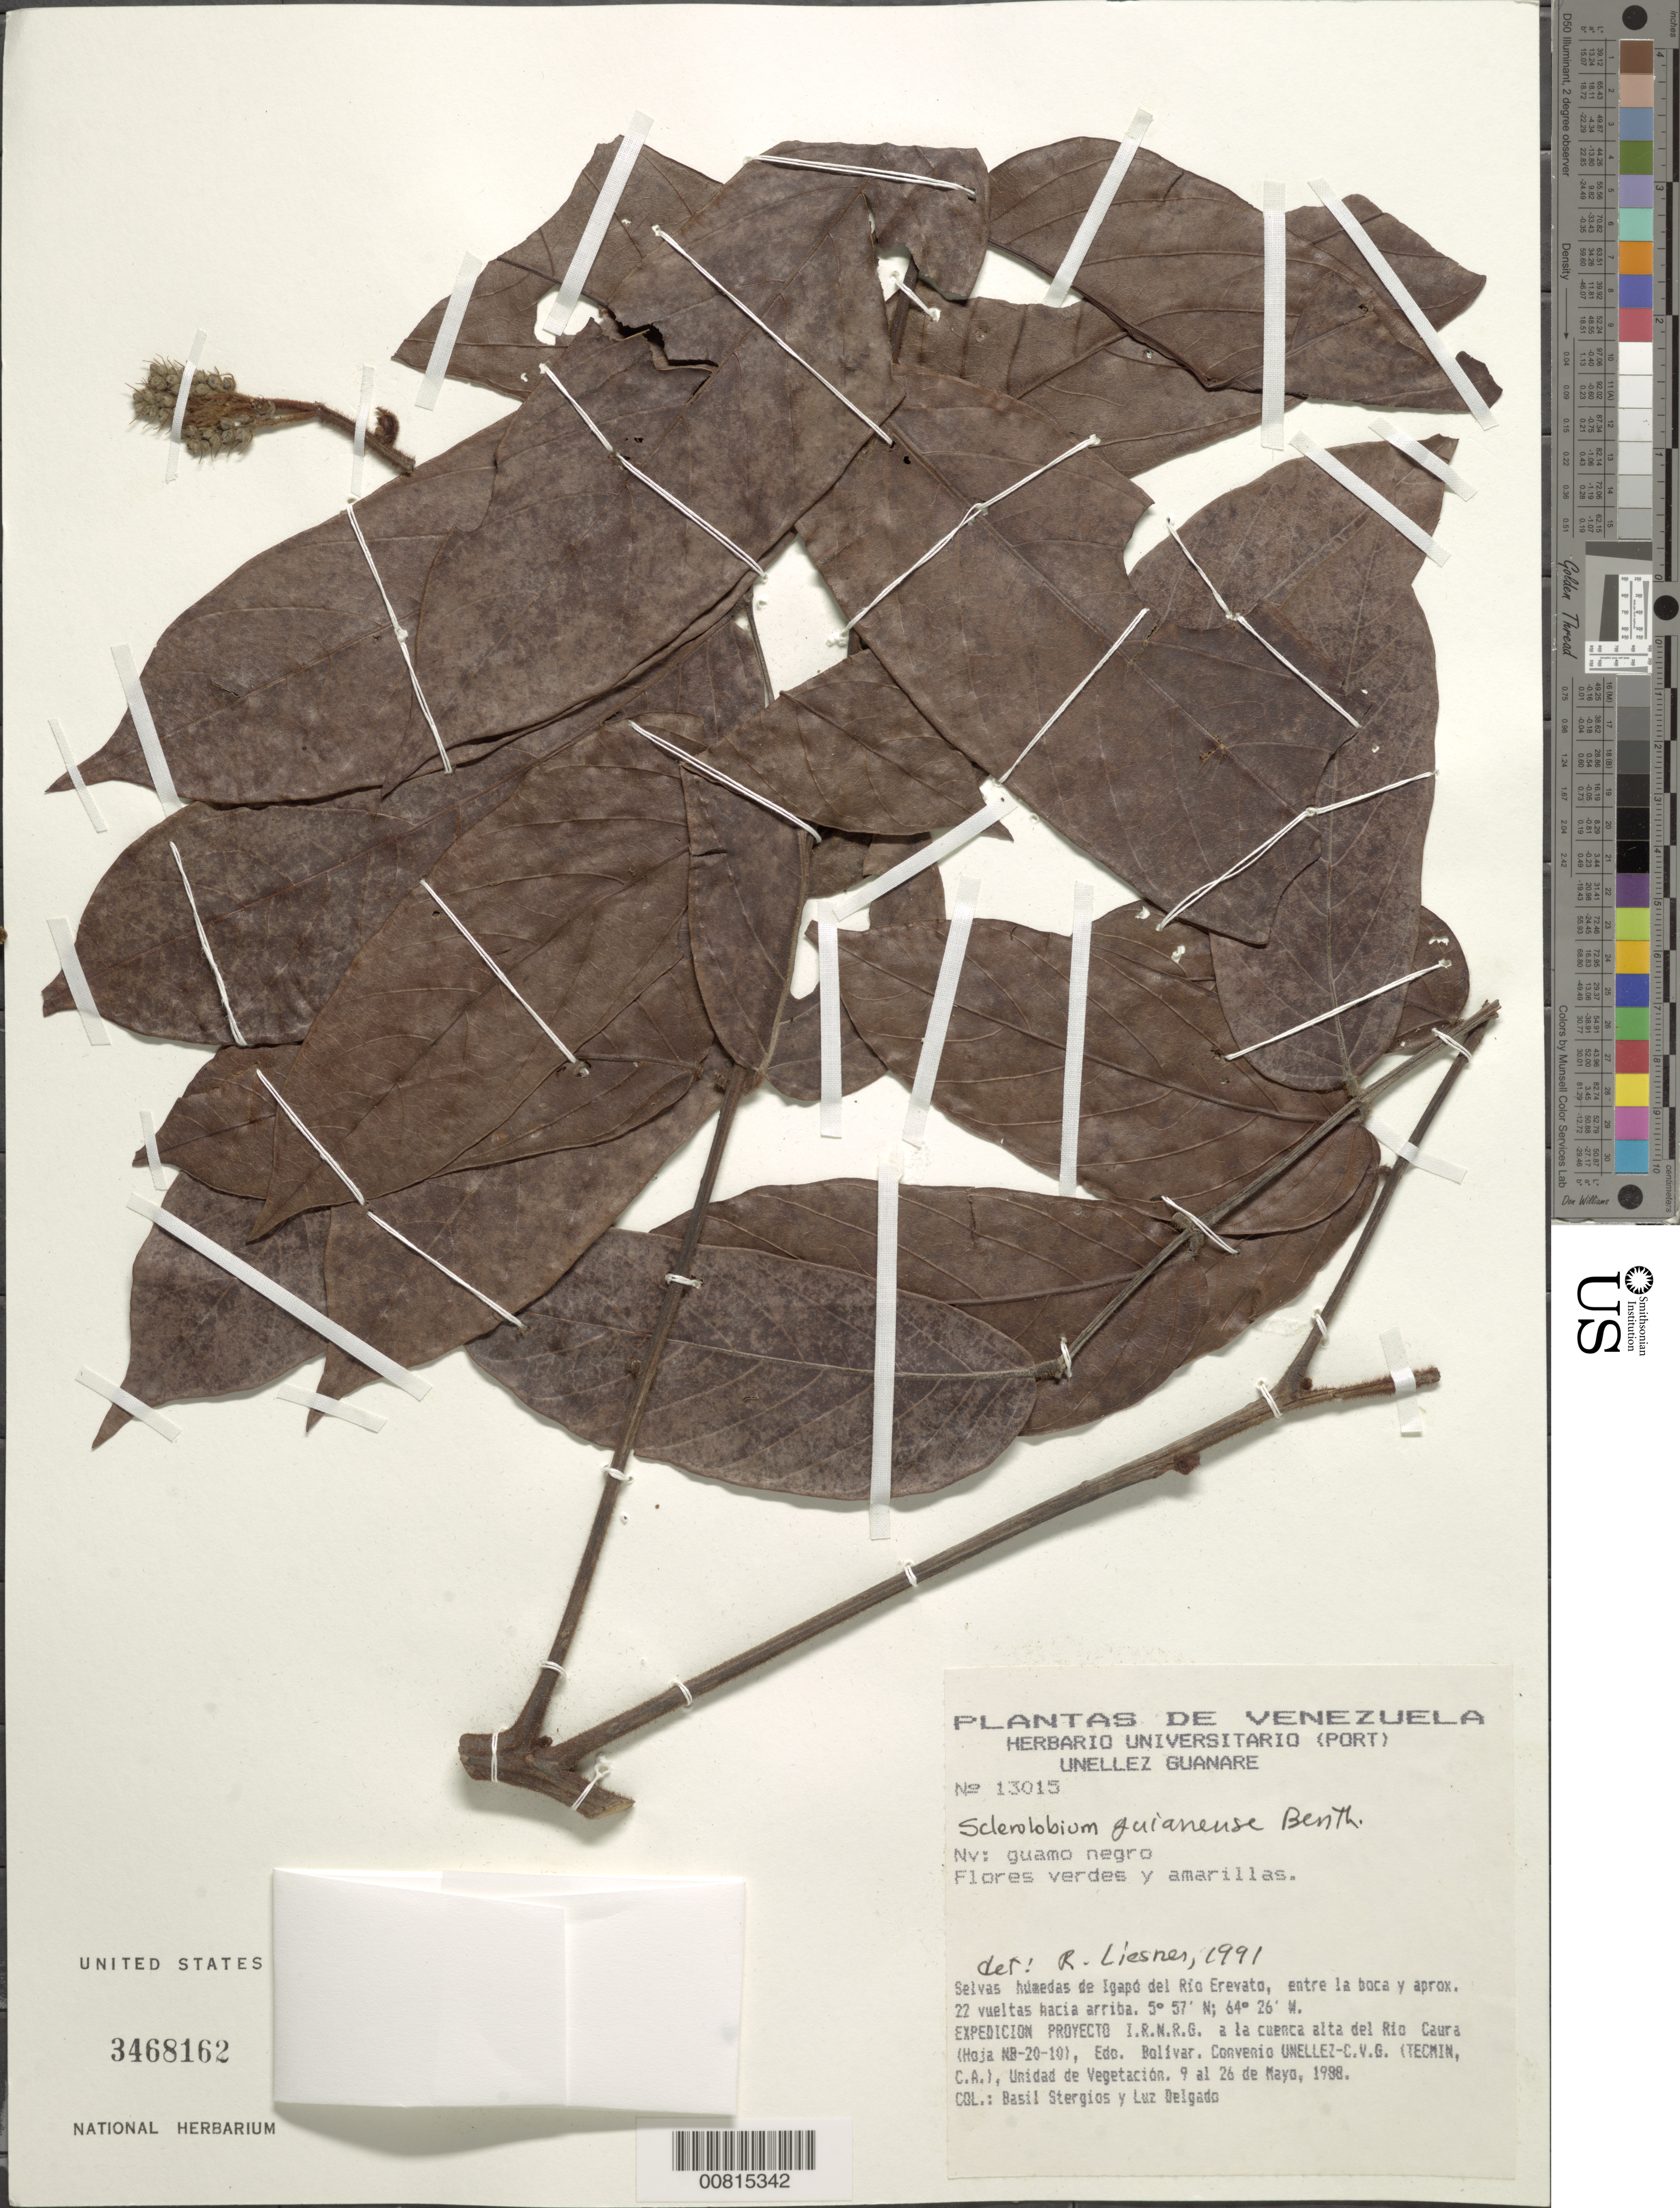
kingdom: Plantae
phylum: Tracheophyta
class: Magnoliopsida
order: Fabales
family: Fabaceae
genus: Tachigali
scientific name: Tachigali guianensis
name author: (Benth.) Zarucchi & Herend.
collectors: B. G. Stergios & L. Delgado V.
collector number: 13015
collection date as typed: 9-May-88 to 26-May-88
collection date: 1988-05-09/1988-05-26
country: Venezuela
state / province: Bolívar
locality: Igapó del río Erevato, entre la boca y aprox. 22 vueltas hacia arriba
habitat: Selvas húmedas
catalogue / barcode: US 3468162